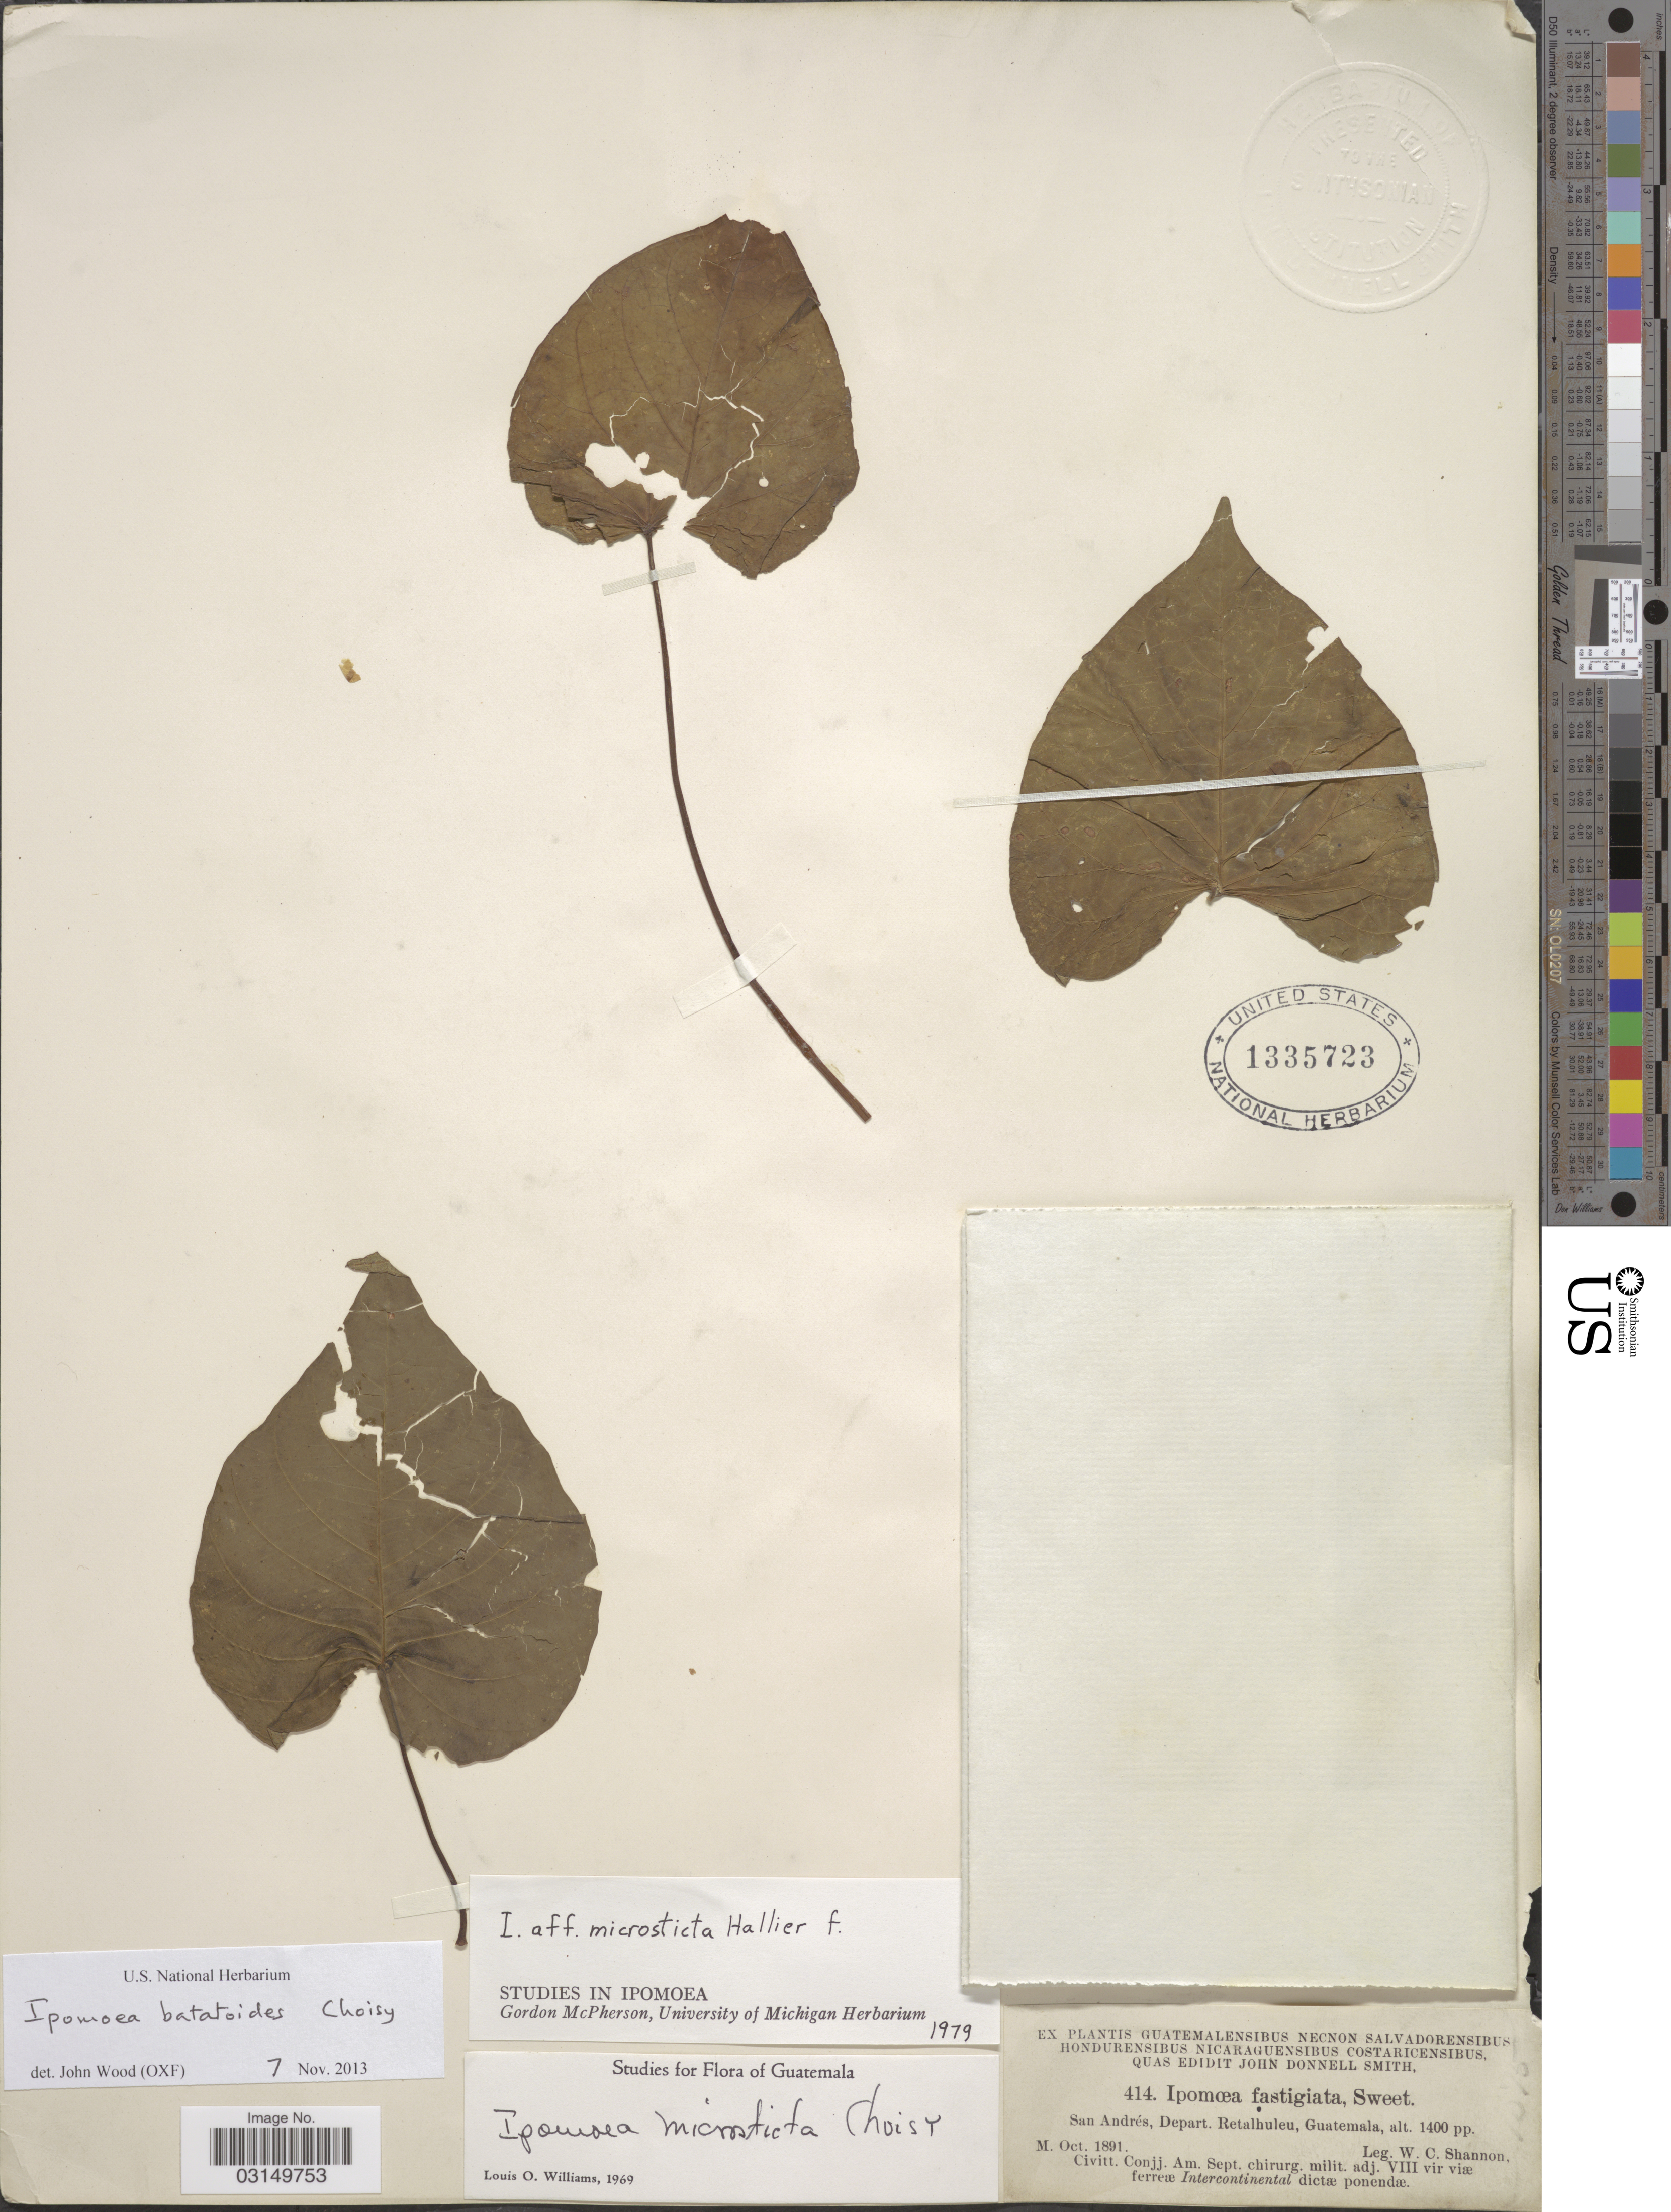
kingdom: Plantae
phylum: Tracheophyta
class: Magnoliopsida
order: Solanales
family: Convolvulaceae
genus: Ipomoea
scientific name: Ipomoea batatoides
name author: Choisy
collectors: W. C. Shannon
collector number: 414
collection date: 1891-10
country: Guatemala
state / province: Retalhuleu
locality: San Andrés, Depart. Retalhuleu, Guatemala.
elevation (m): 427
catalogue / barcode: US 1335723